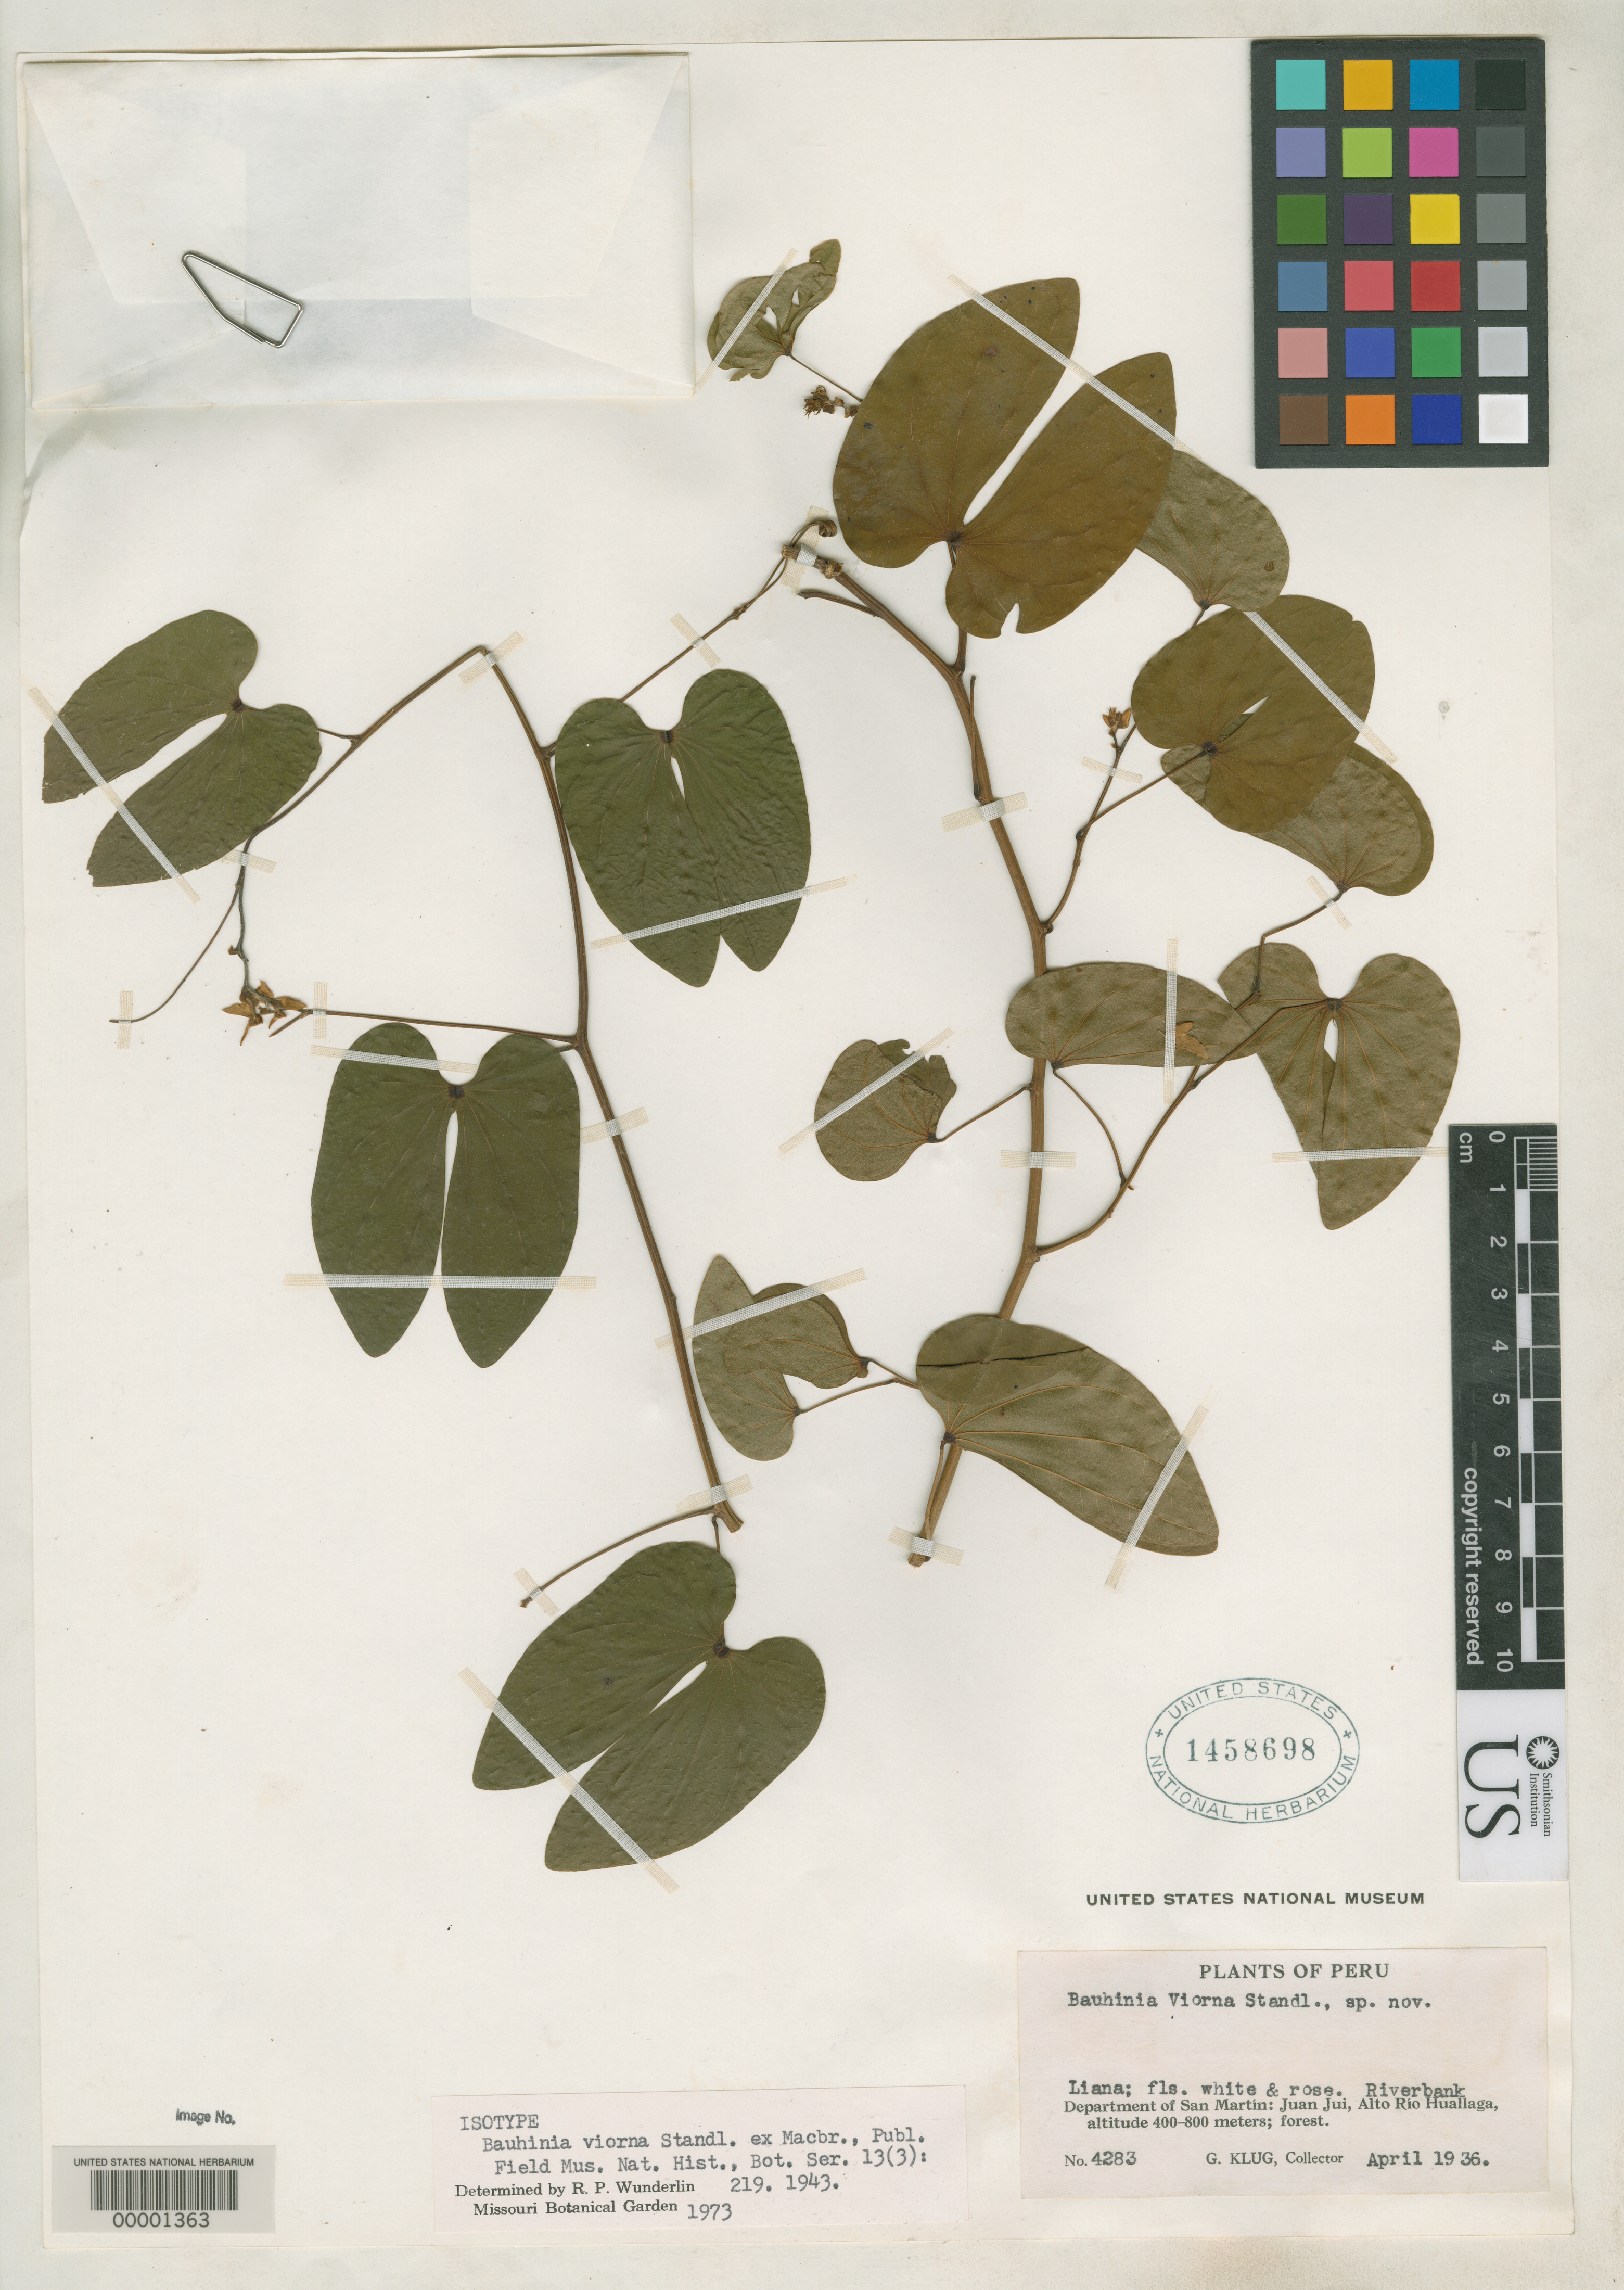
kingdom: Plantae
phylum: Tracheophyta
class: Magnoliopsida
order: Fabales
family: Fabaceae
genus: Bauhinia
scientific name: Bauhinia viorna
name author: Standl. ex J.F. Macbr.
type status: Isotype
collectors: G. Klug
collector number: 4283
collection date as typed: Apr 1936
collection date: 1936-04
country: Peru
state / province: San Martín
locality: Juanjui, Alto Rio Huallaga.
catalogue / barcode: US 1458698